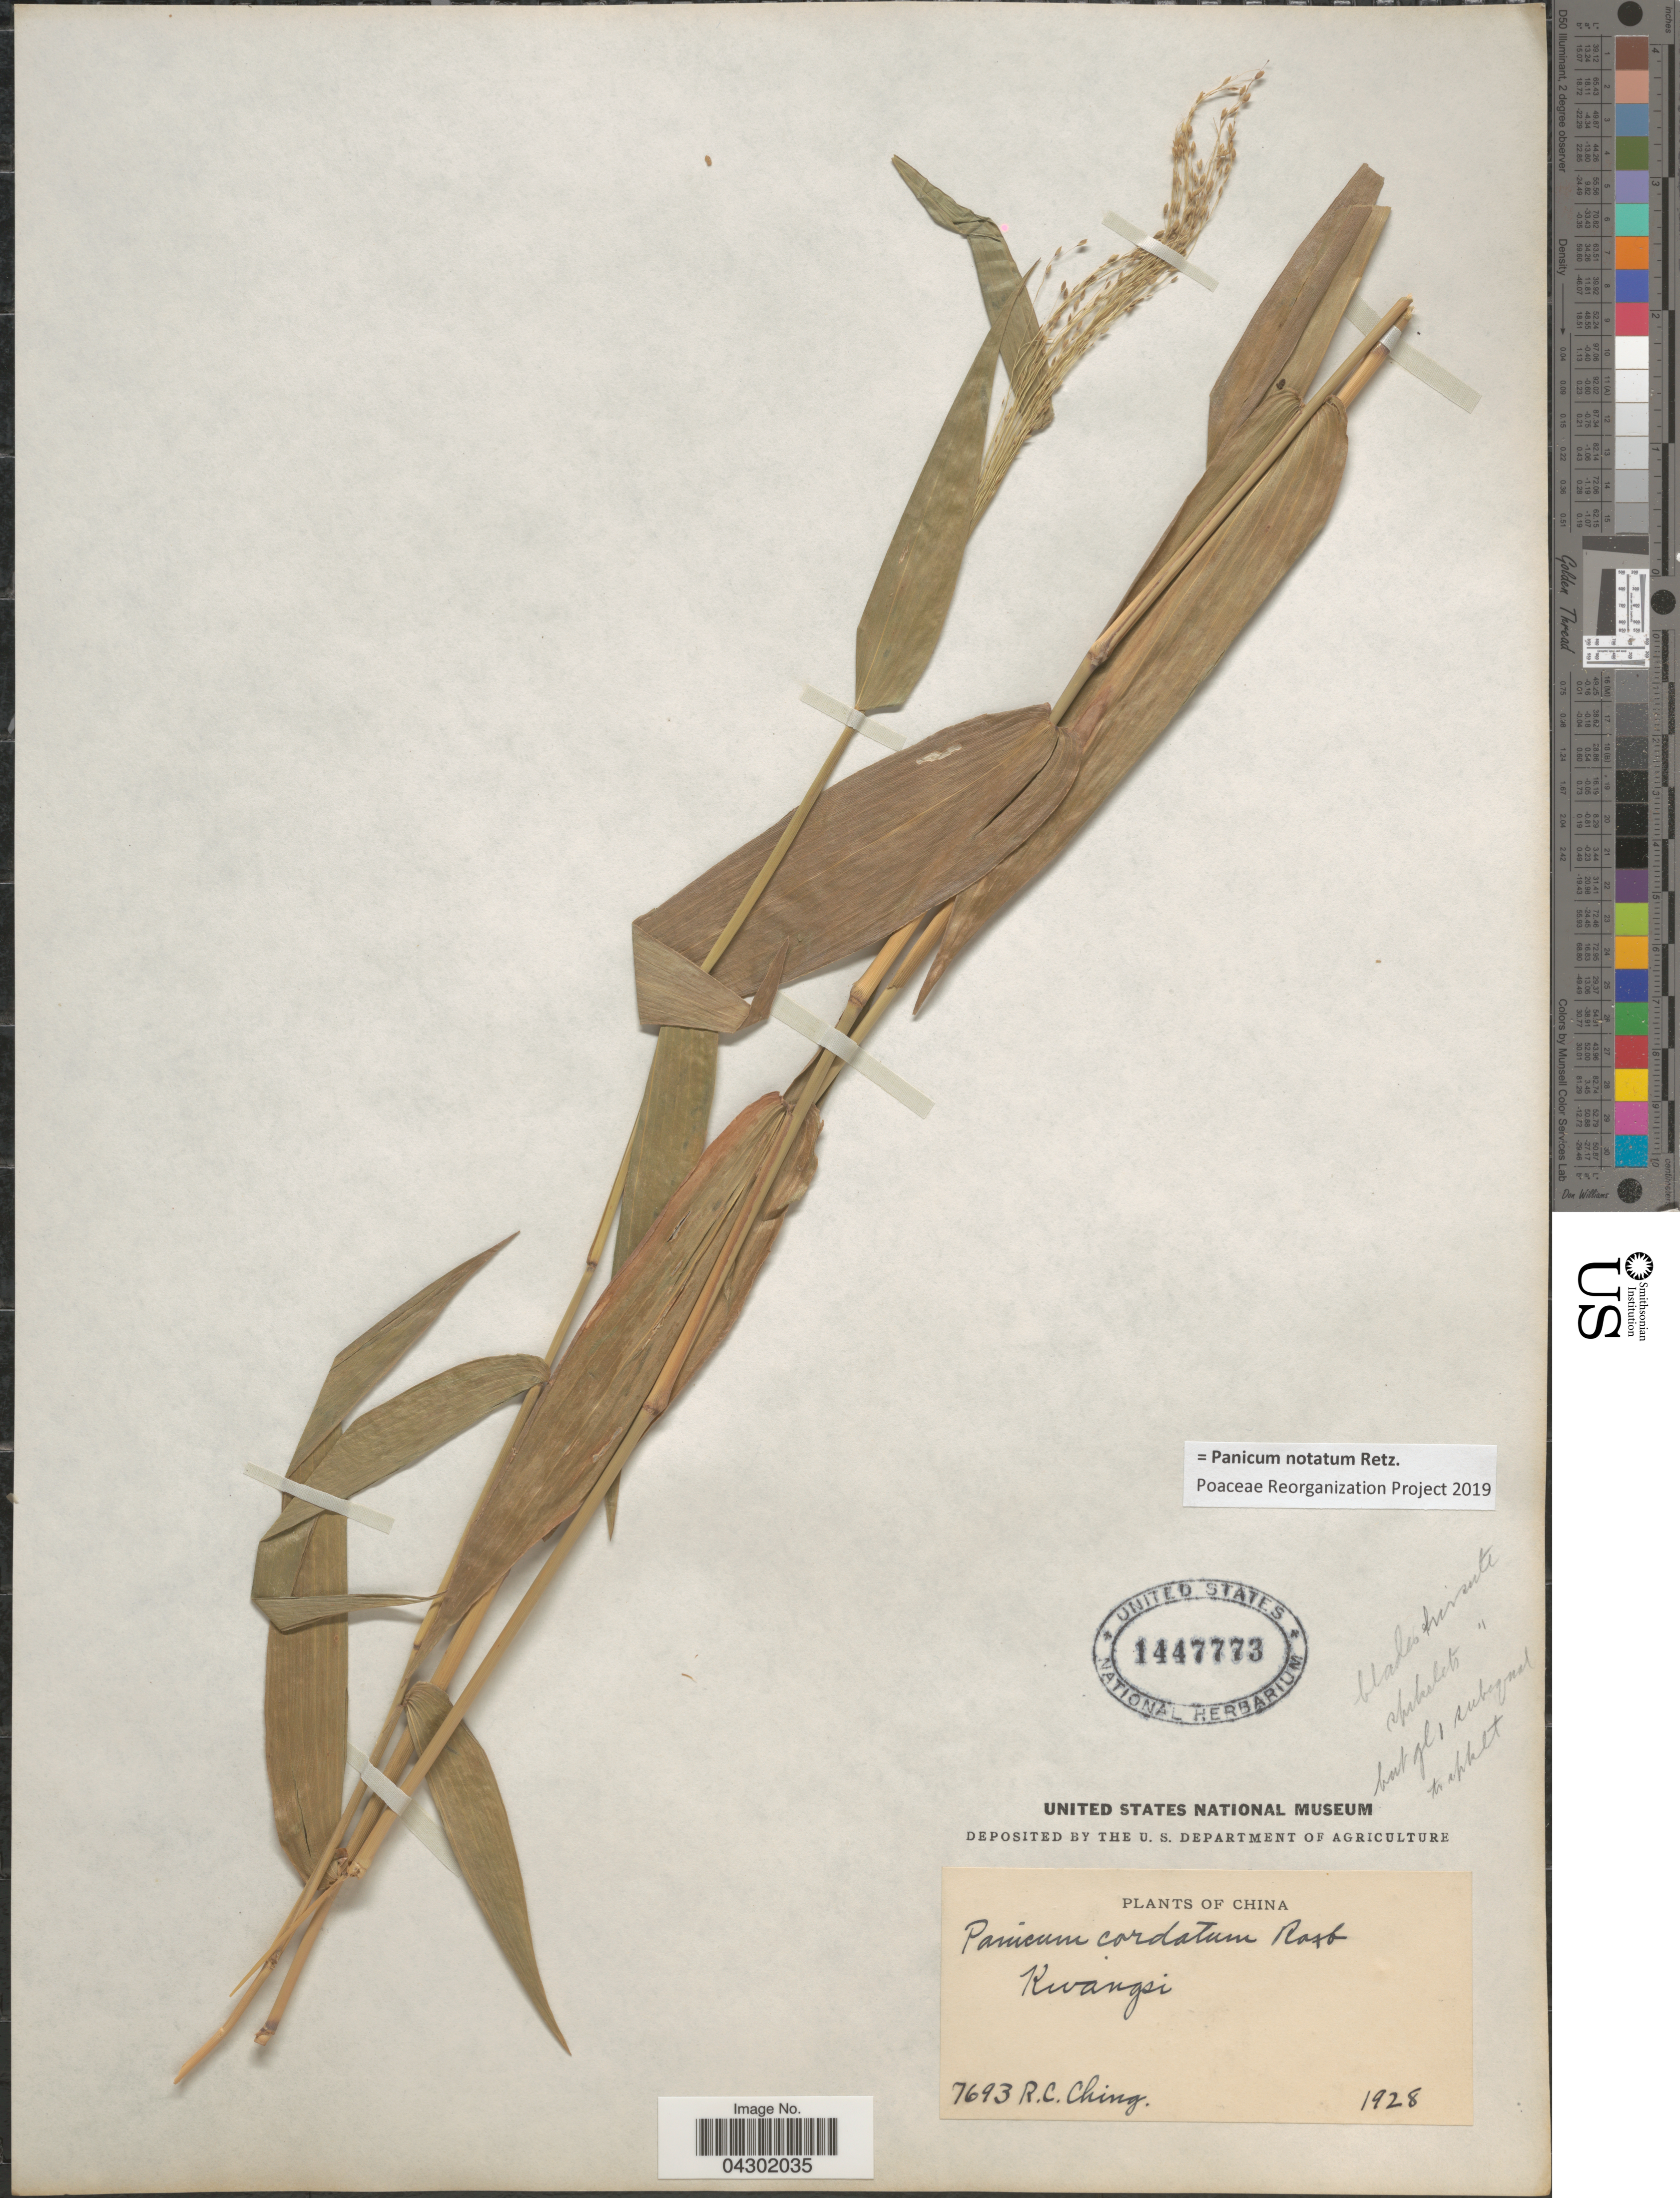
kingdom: Plantae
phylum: Tracheophyta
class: Liliopsida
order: Poales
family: Poaceae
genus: Panicum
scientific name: Panicum notatum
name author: Retz.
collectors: R. C. Ching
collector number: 7693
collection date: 1928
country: China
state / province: Guangxi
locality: Kwangsi.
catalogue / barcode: US 1447773